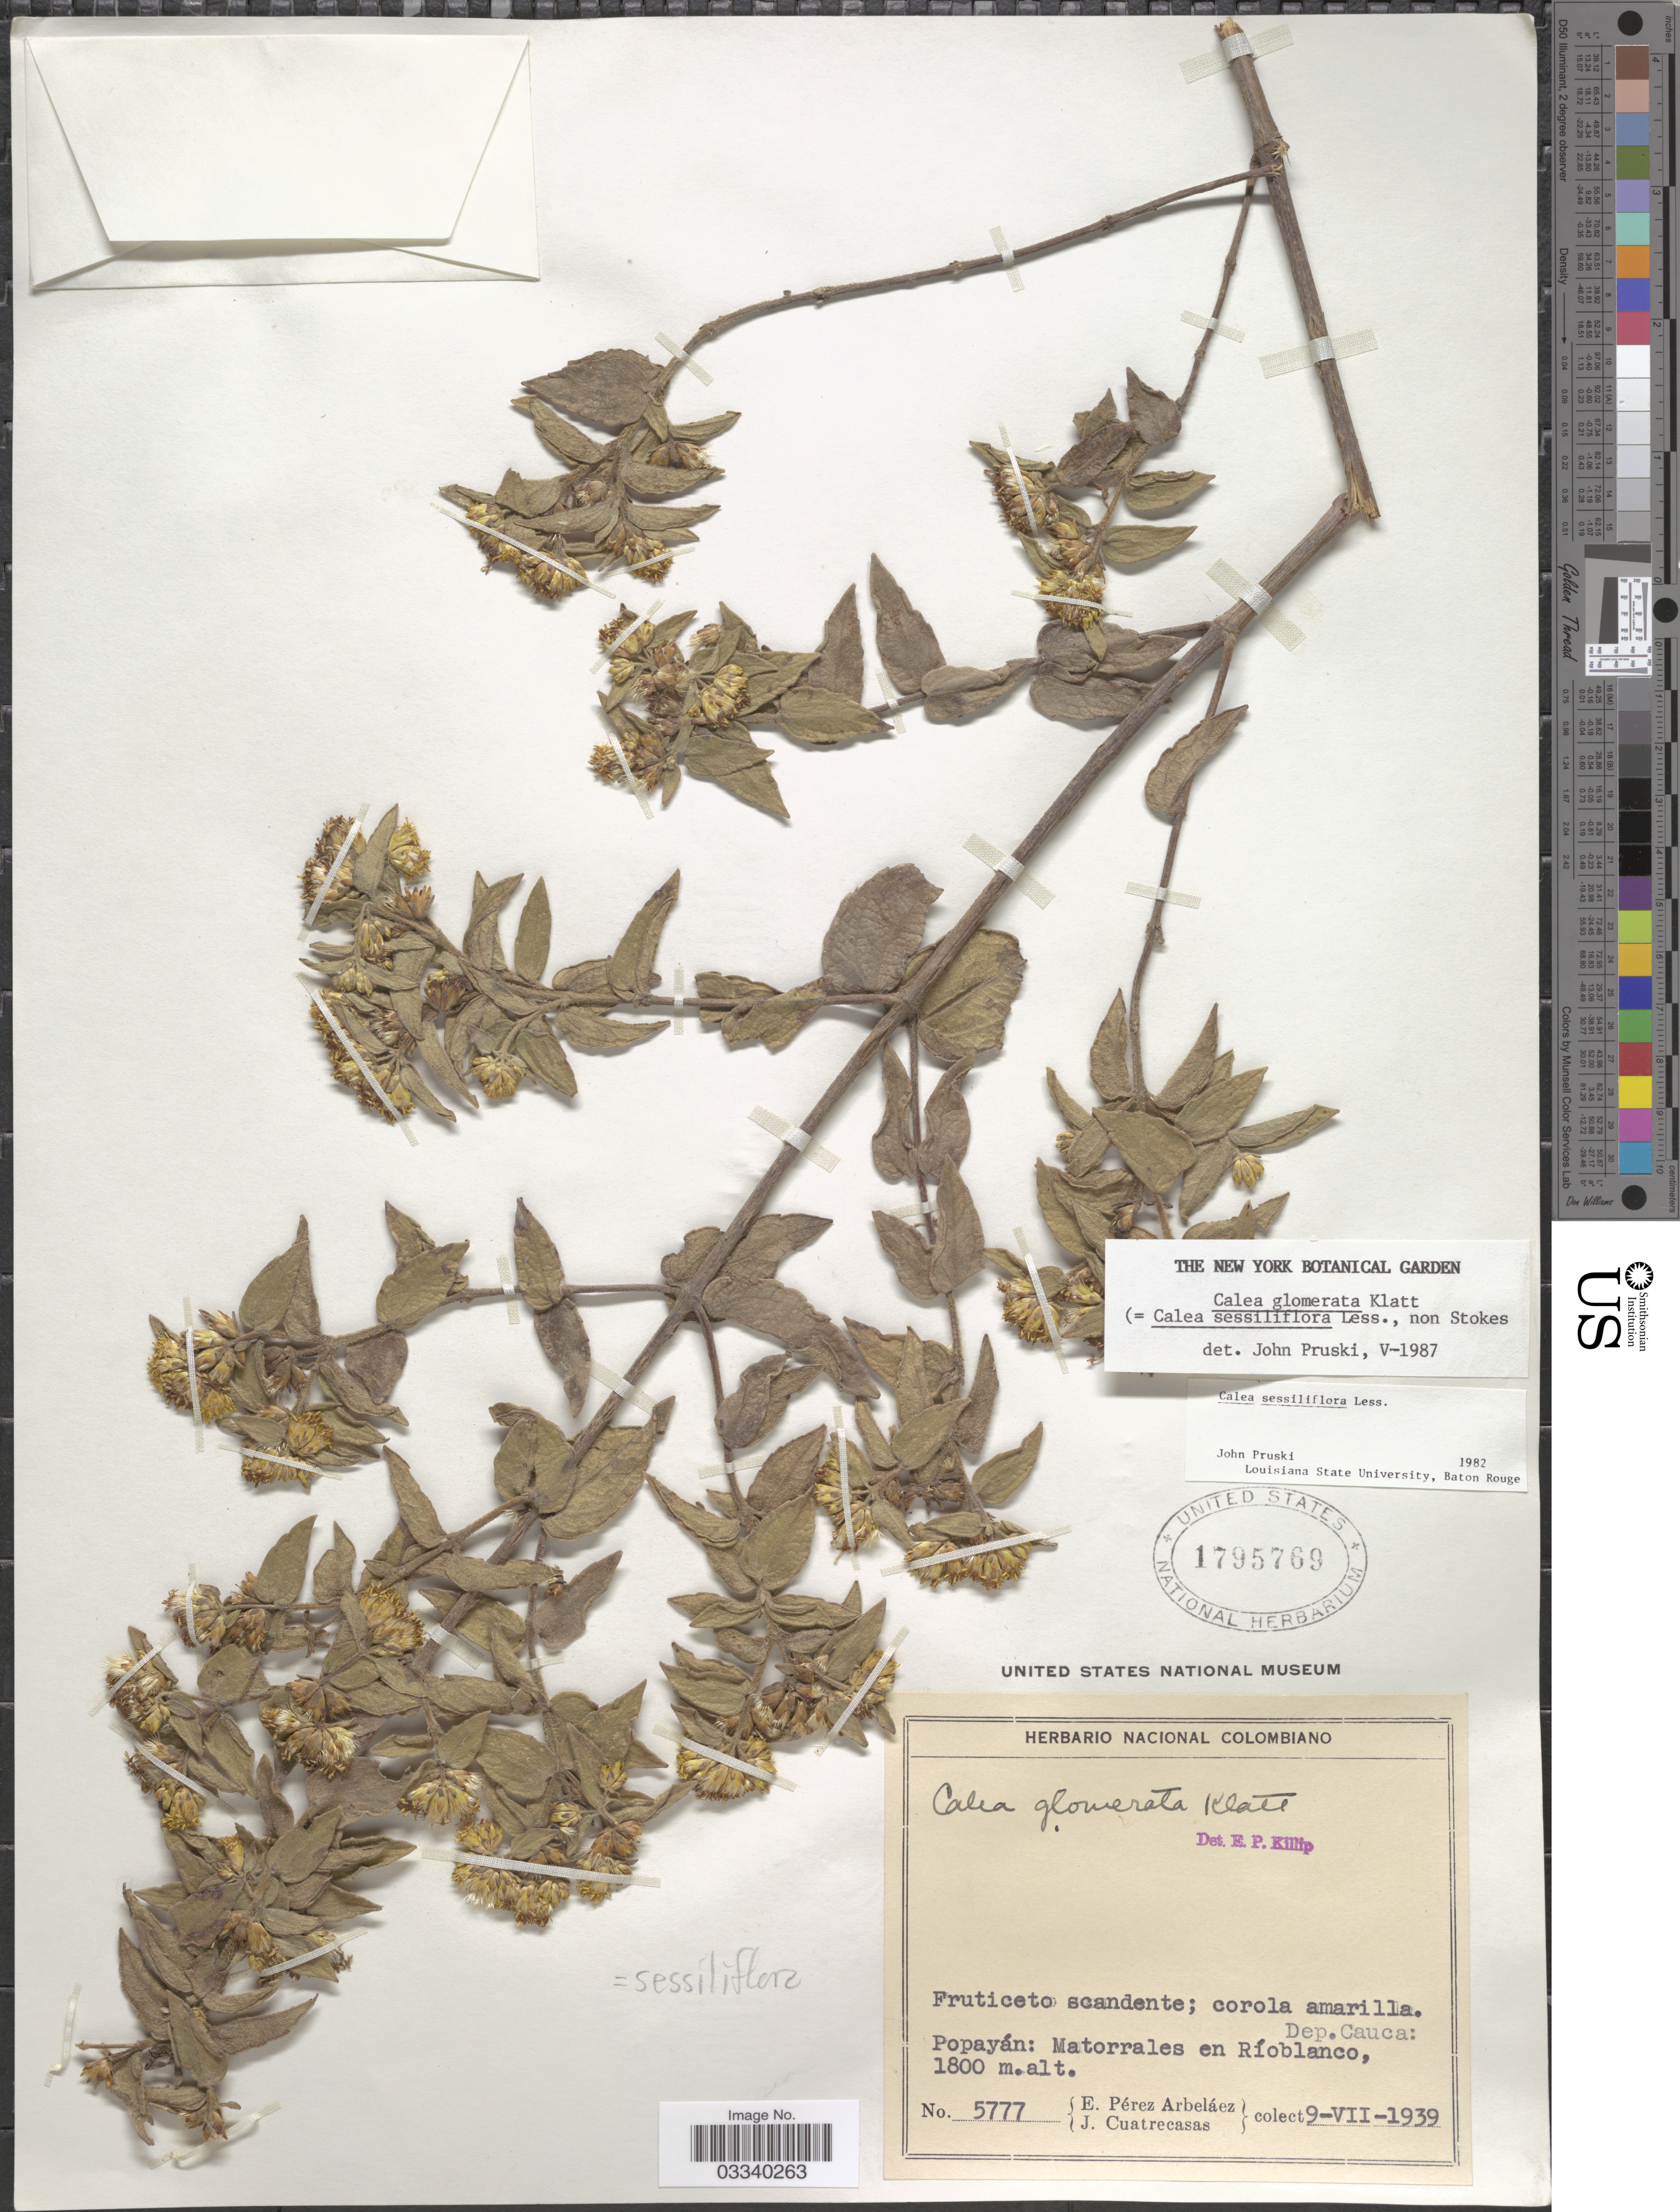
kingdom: Plantae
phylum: Tracheophyta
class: Magnoliopsida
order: Asterales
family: Asteraceae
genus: Calea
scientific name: Calea sessiliflora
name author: Less.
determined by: Pruski, J. F.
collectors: E. Pérez Arbeláez & J. Cuatrecasas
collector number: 5777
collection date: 1939-07-09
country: Colombia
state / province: Cauca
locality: Dep. Cauca: Popayán: Matorrales en Ríoblanco.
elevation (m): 1800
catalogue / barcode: US 1795769